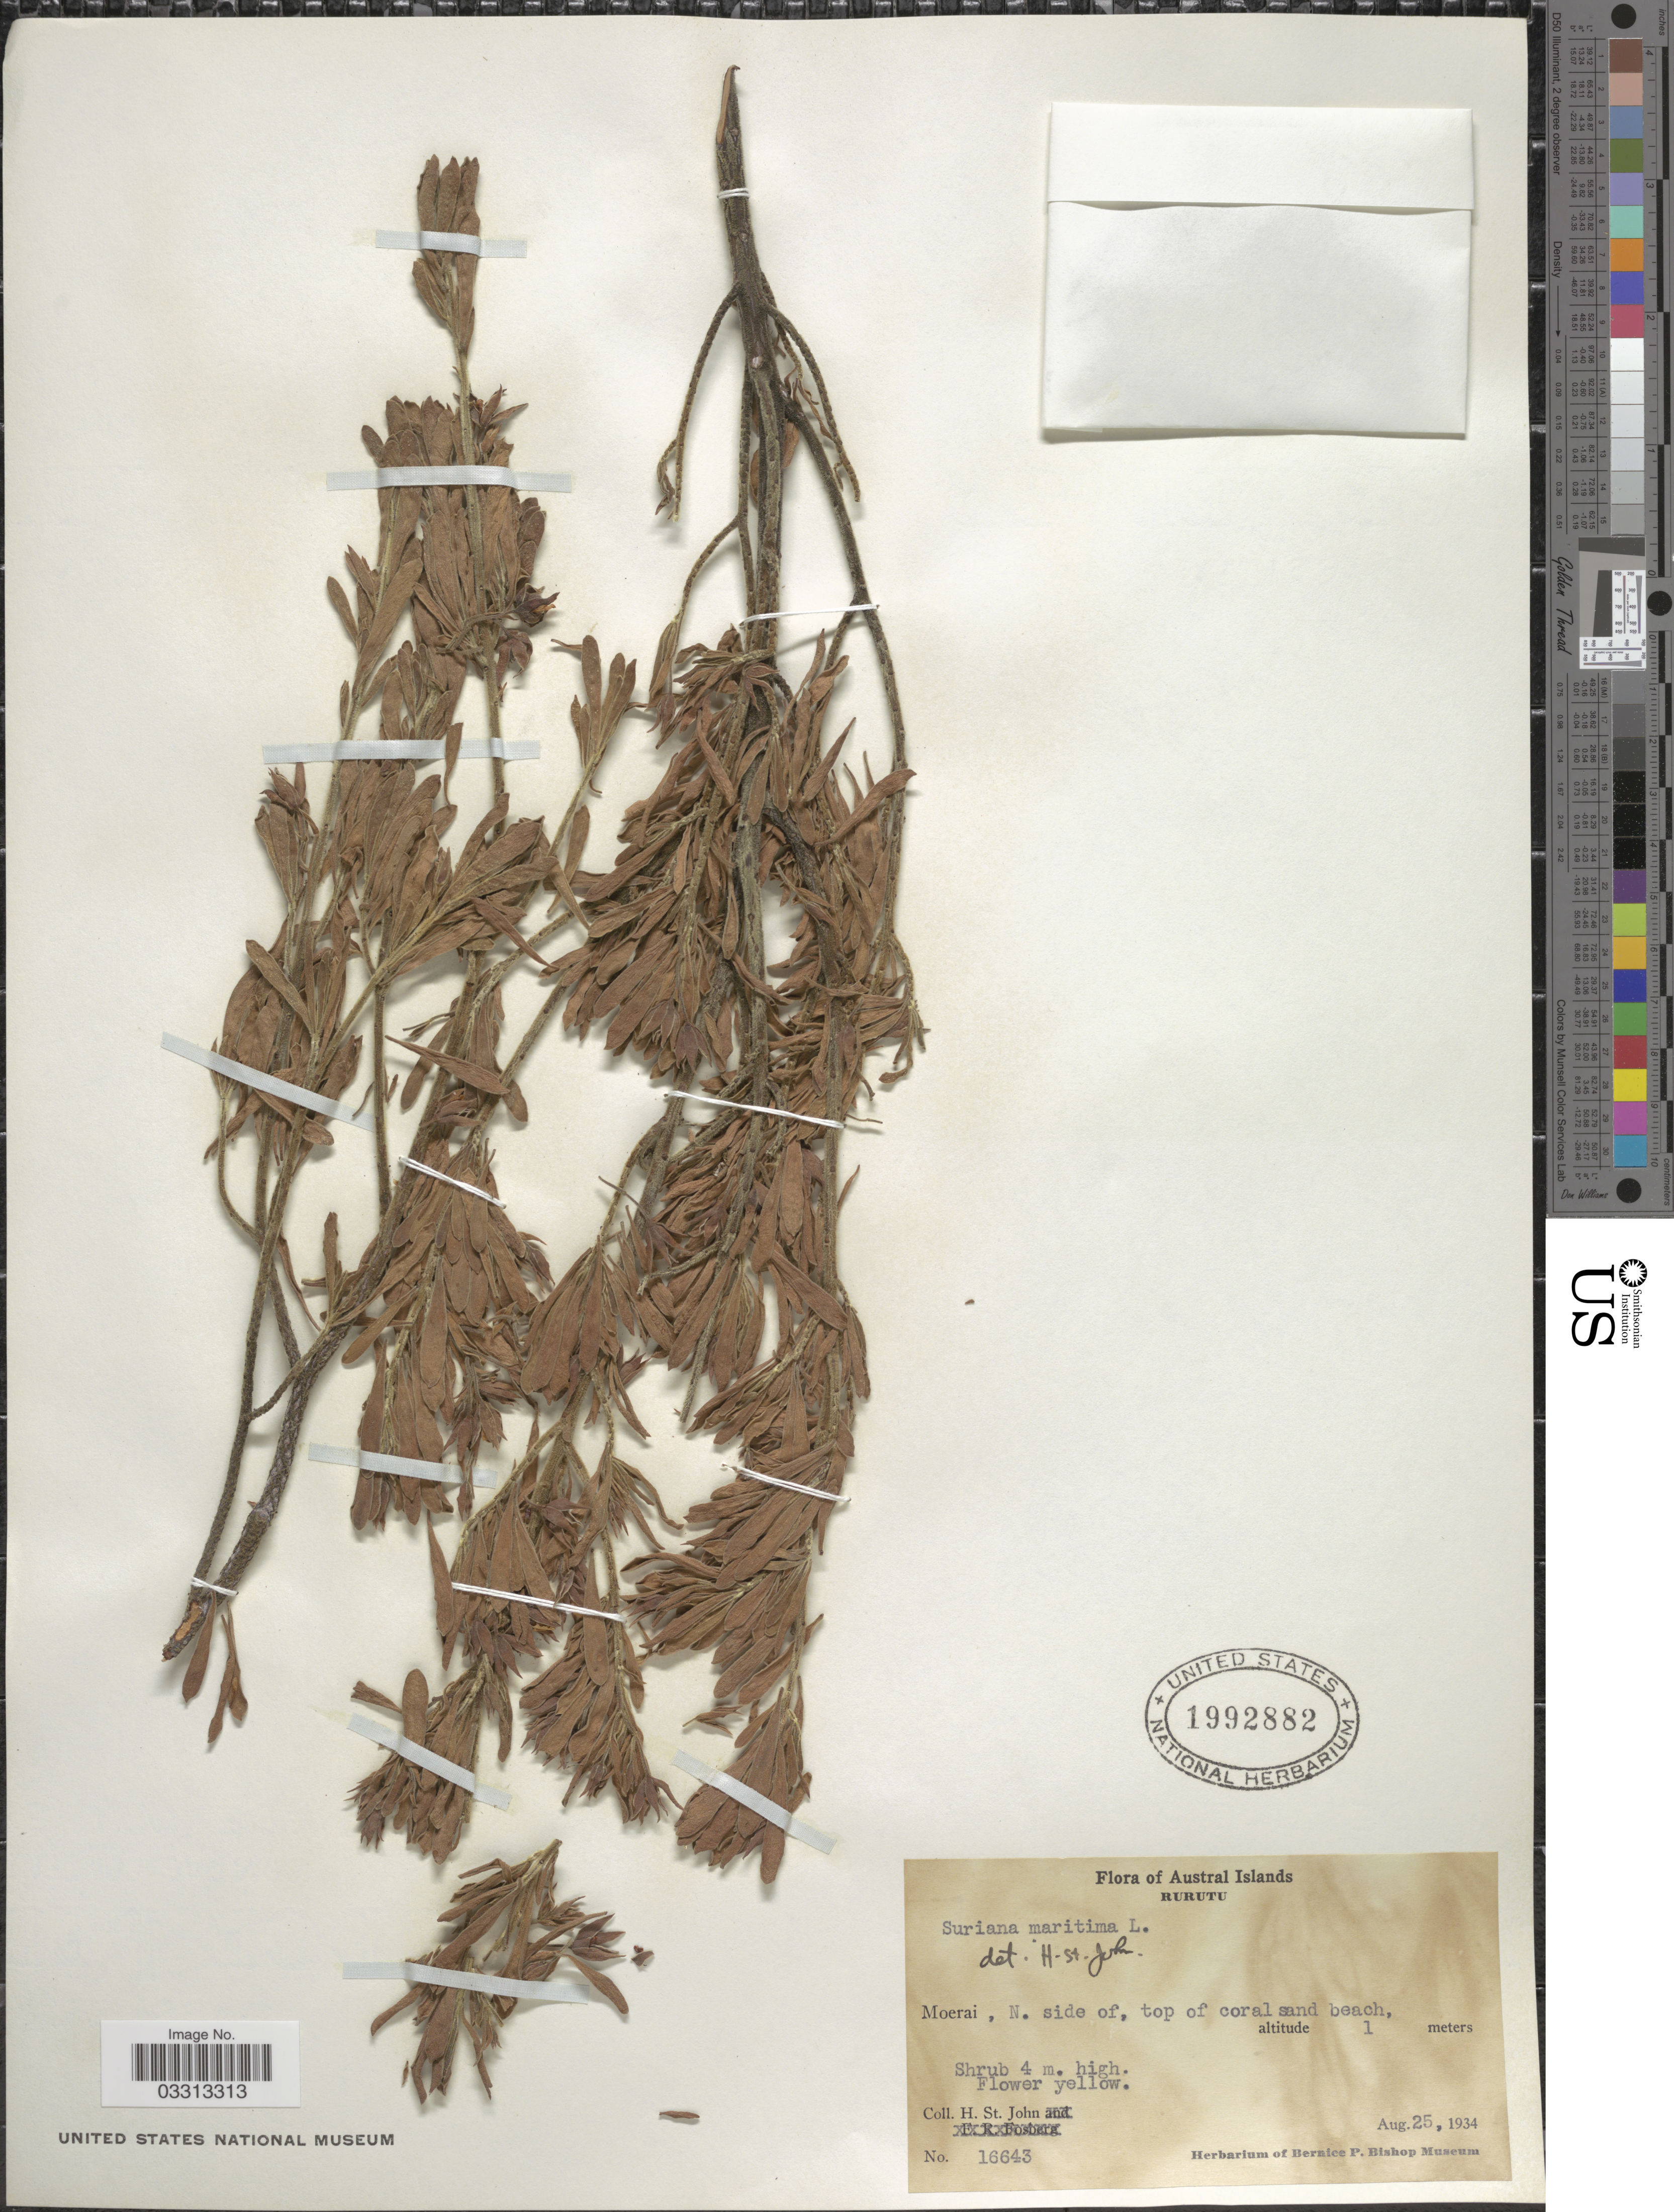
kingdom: Plantae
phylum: Tracheophyta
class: Magnoliopsida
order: Fabales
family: Surianaceae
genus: Suriana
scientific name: Suriana maritima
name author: L.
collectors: H. St. John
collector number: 16643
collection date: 1934-08-25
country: French Polynesia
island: Rurutu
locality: Austral Islands. Rurutu. Moerai, N. side of, top of coral sand beach.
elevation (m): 1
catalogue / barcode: US 1992882